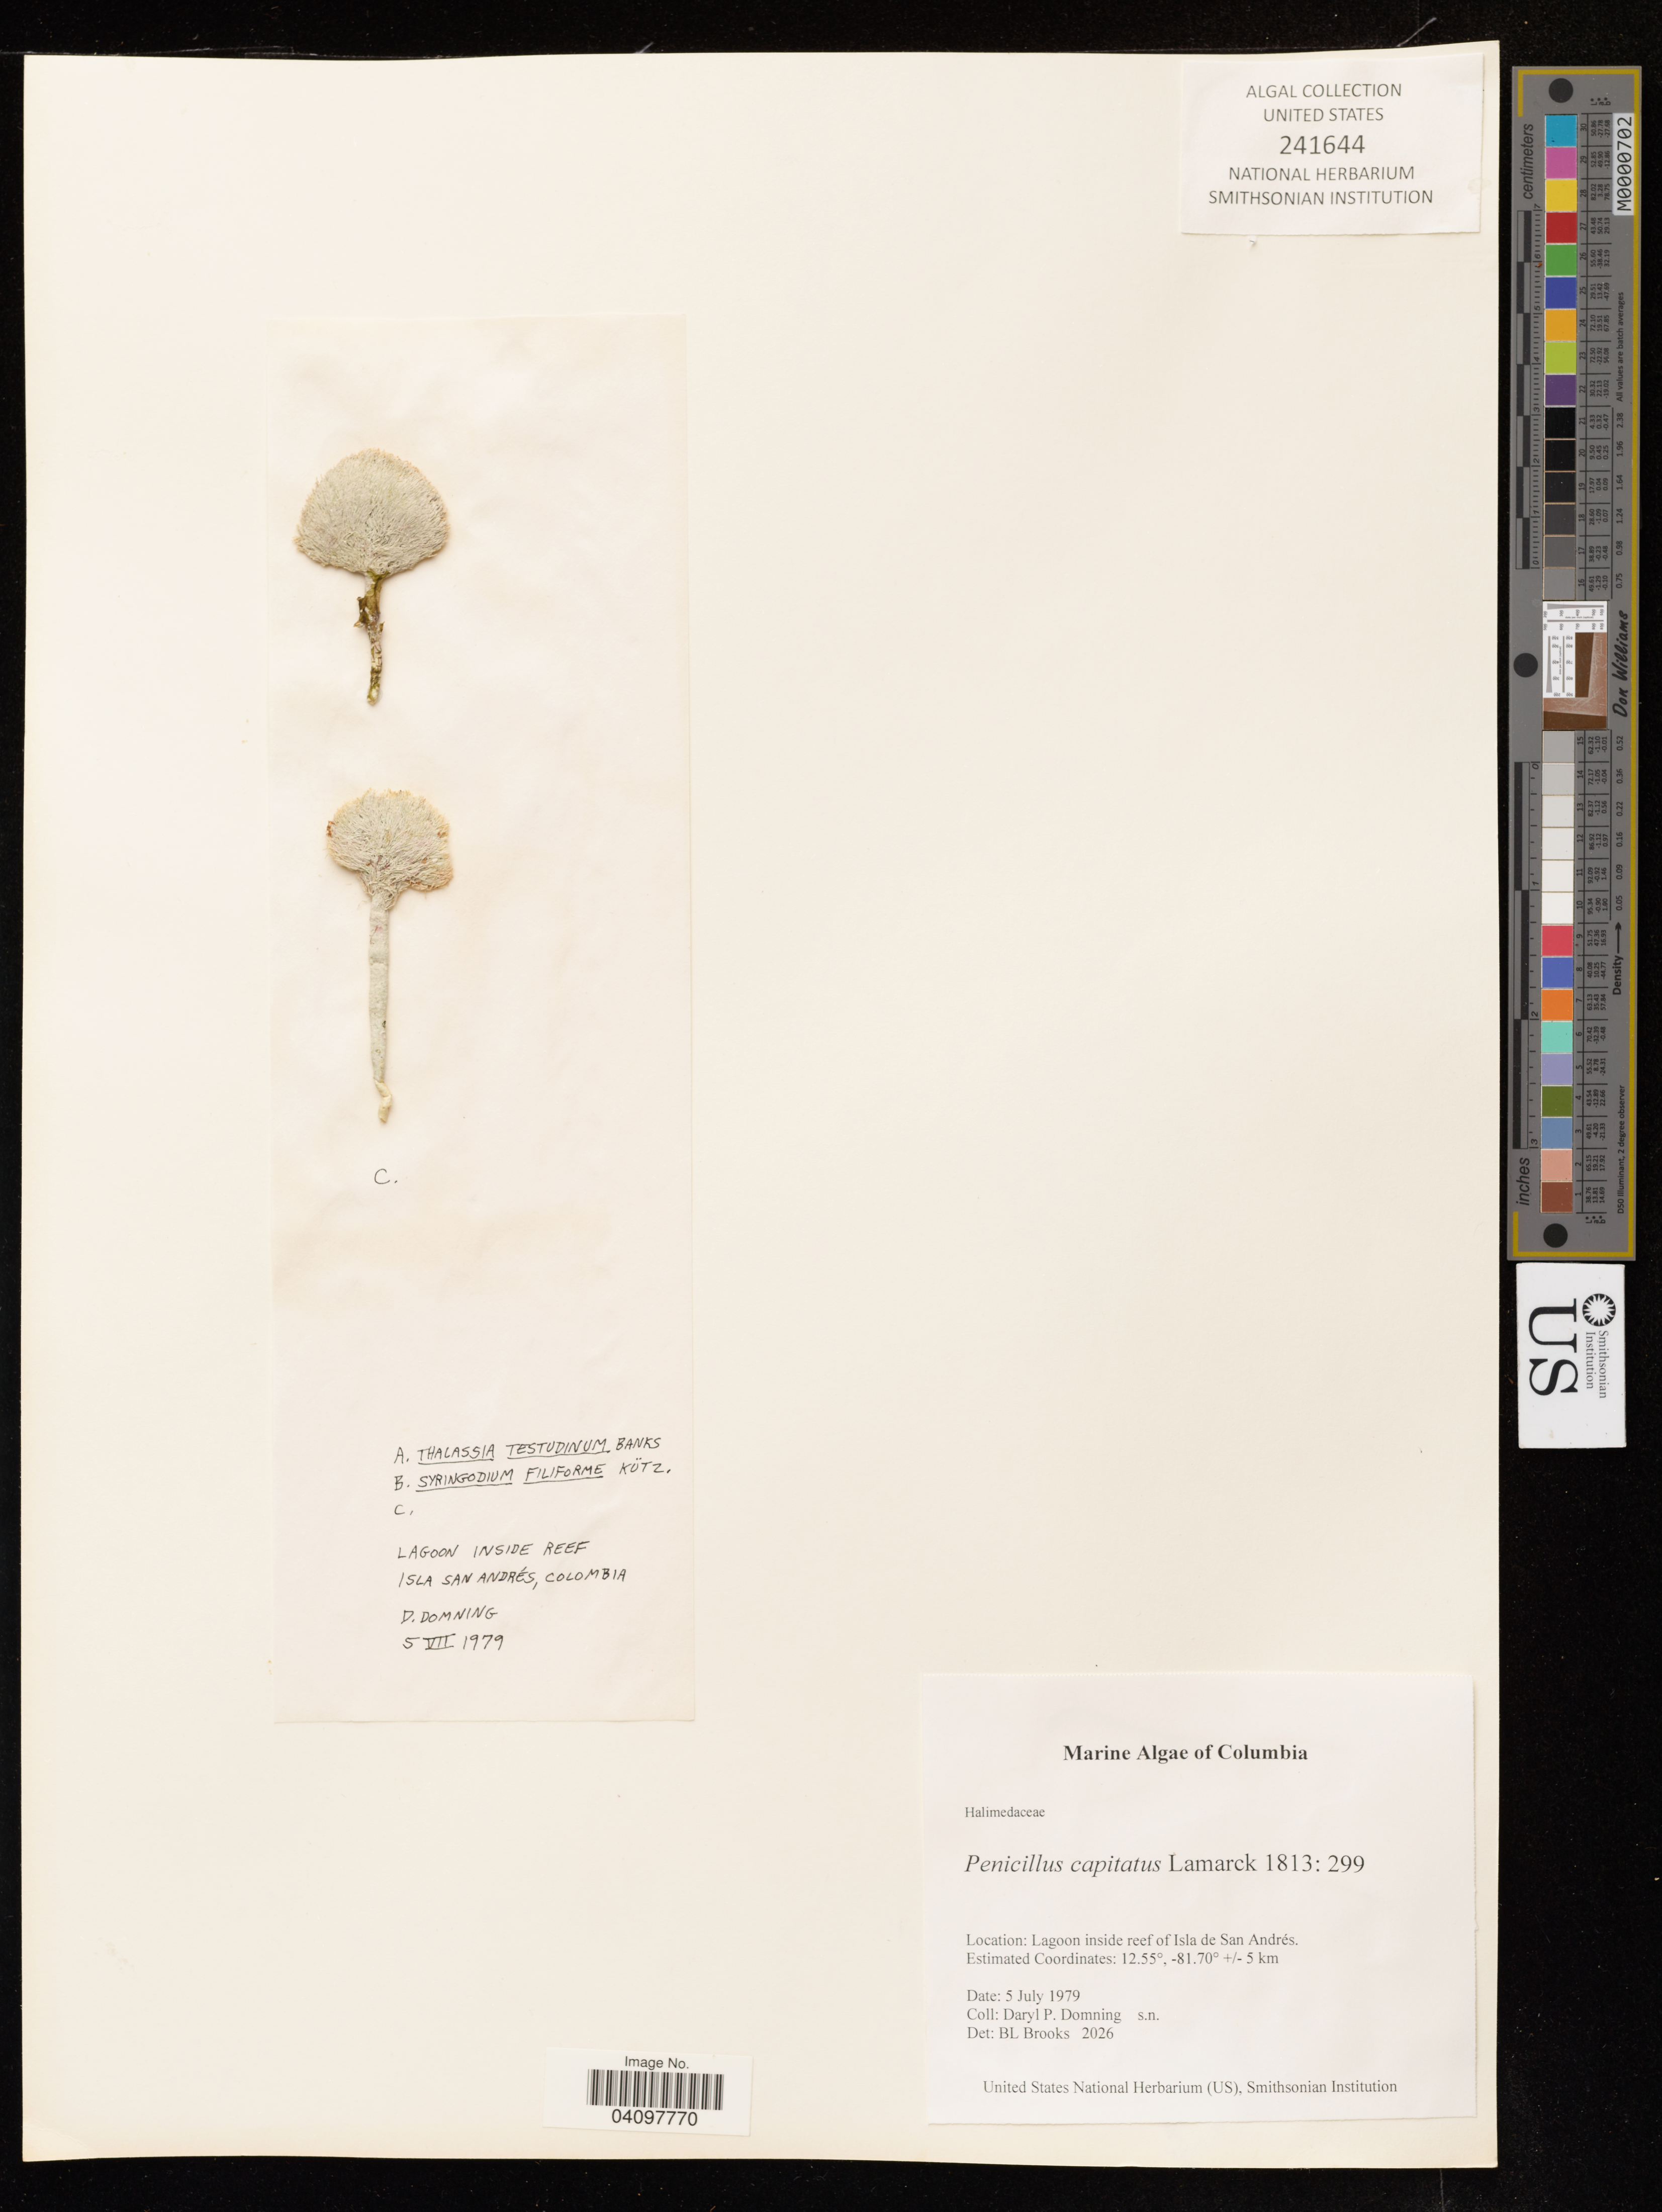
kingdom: Plantae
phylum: Chlorophyta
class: Ulvophyceae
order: Bryopsidales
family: Udoteaceae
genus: Penicillus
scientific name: Penicillus capitatus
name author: Lam.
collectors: D. Domning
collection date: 1979-07-05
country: Colombia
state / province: San Andres y Providencia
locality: Lagoon inside reef of Isla de San Andrés. +/- 5 km.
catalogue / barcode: US 241644